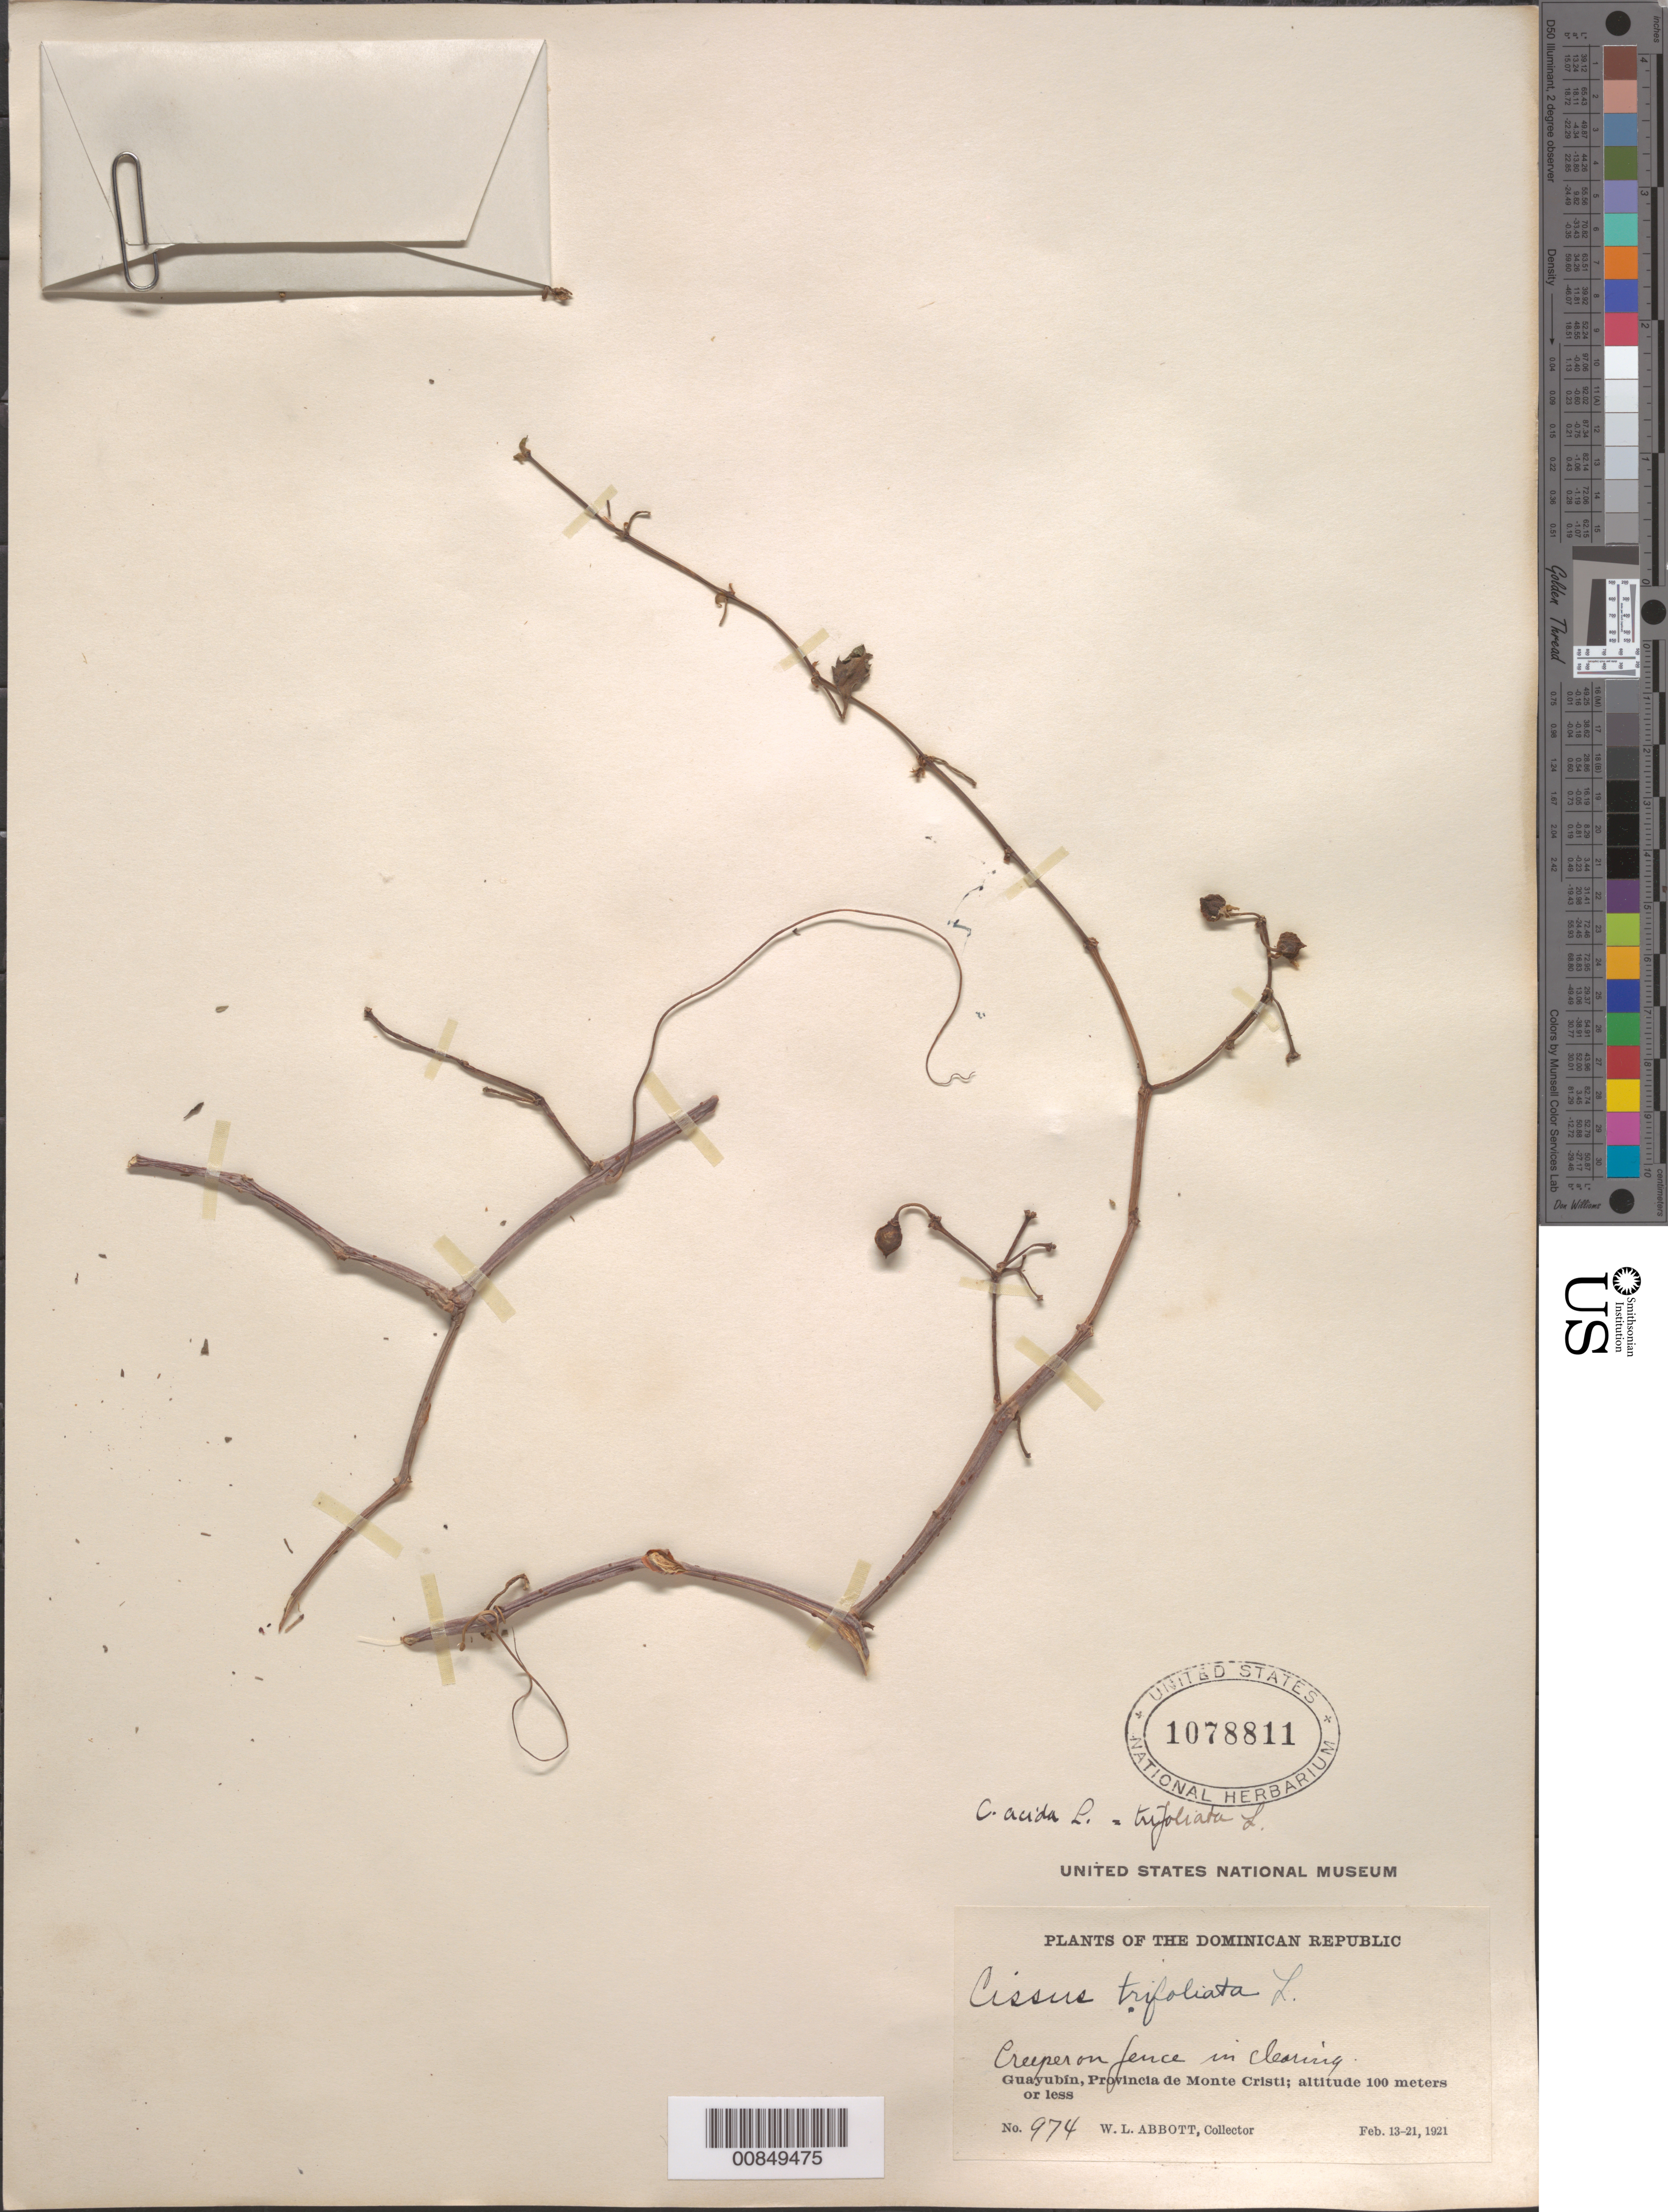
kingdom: Plantae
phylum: Tracheophyta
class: Magnoliopsida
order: Vitales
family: Vitaceae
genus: Cissus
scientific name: Cissus trifoliata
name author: (L.) L.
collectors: W. L. Abbott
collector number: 974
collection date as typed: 13 Feb 1921 to 21 Feb 1921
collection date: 1921-02-13/1921-02-21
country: Dominican Republic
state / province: Monte Cristi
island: Hispaniola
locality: Guayubín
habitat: On fence in clearing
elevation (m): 100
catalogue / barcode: US 1078811